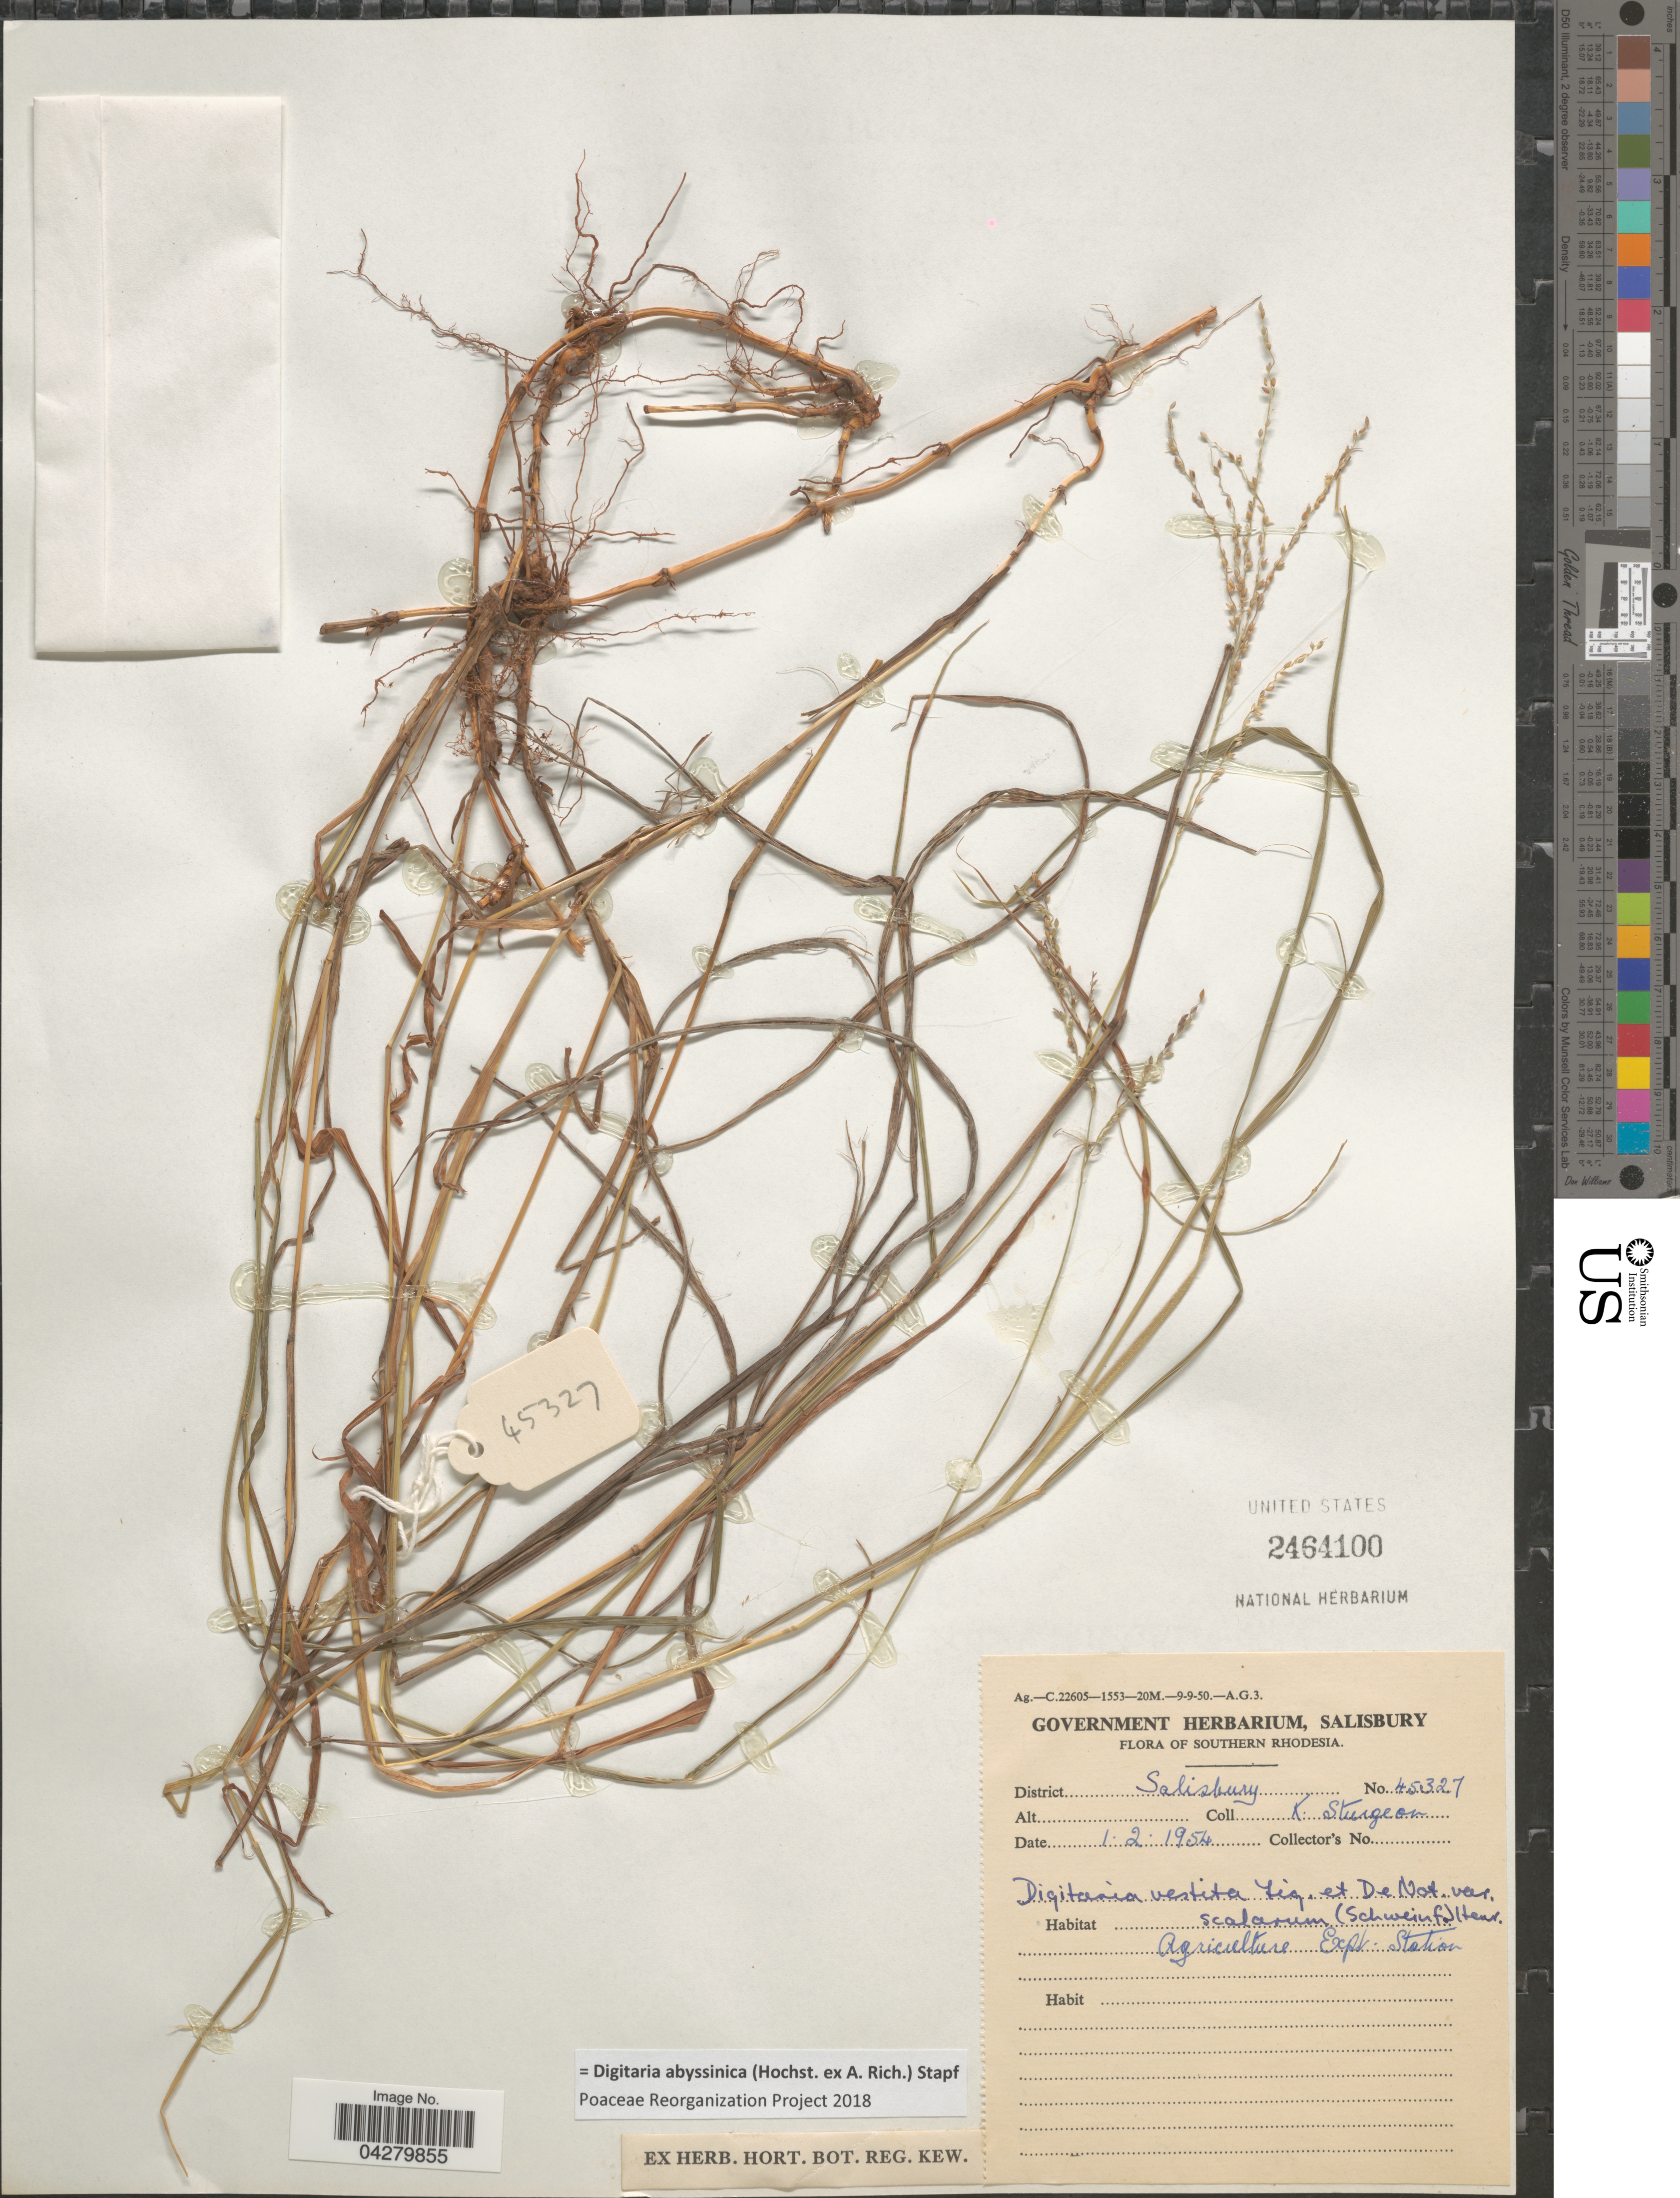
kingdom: Plantae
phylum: Tracheophyta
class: Liliopsida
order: Poales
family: Poaceae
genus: Digitaria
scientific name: Digitaria abyssinica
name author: (Hochst. ex Rich.) Stapf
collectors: K. Sturgeon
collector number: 45327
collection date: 1954-02-01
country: Zimbabwe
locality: Southern Rhodesia. District Salisbury. Agriculture Expt. Station.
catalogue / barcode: US 2464100